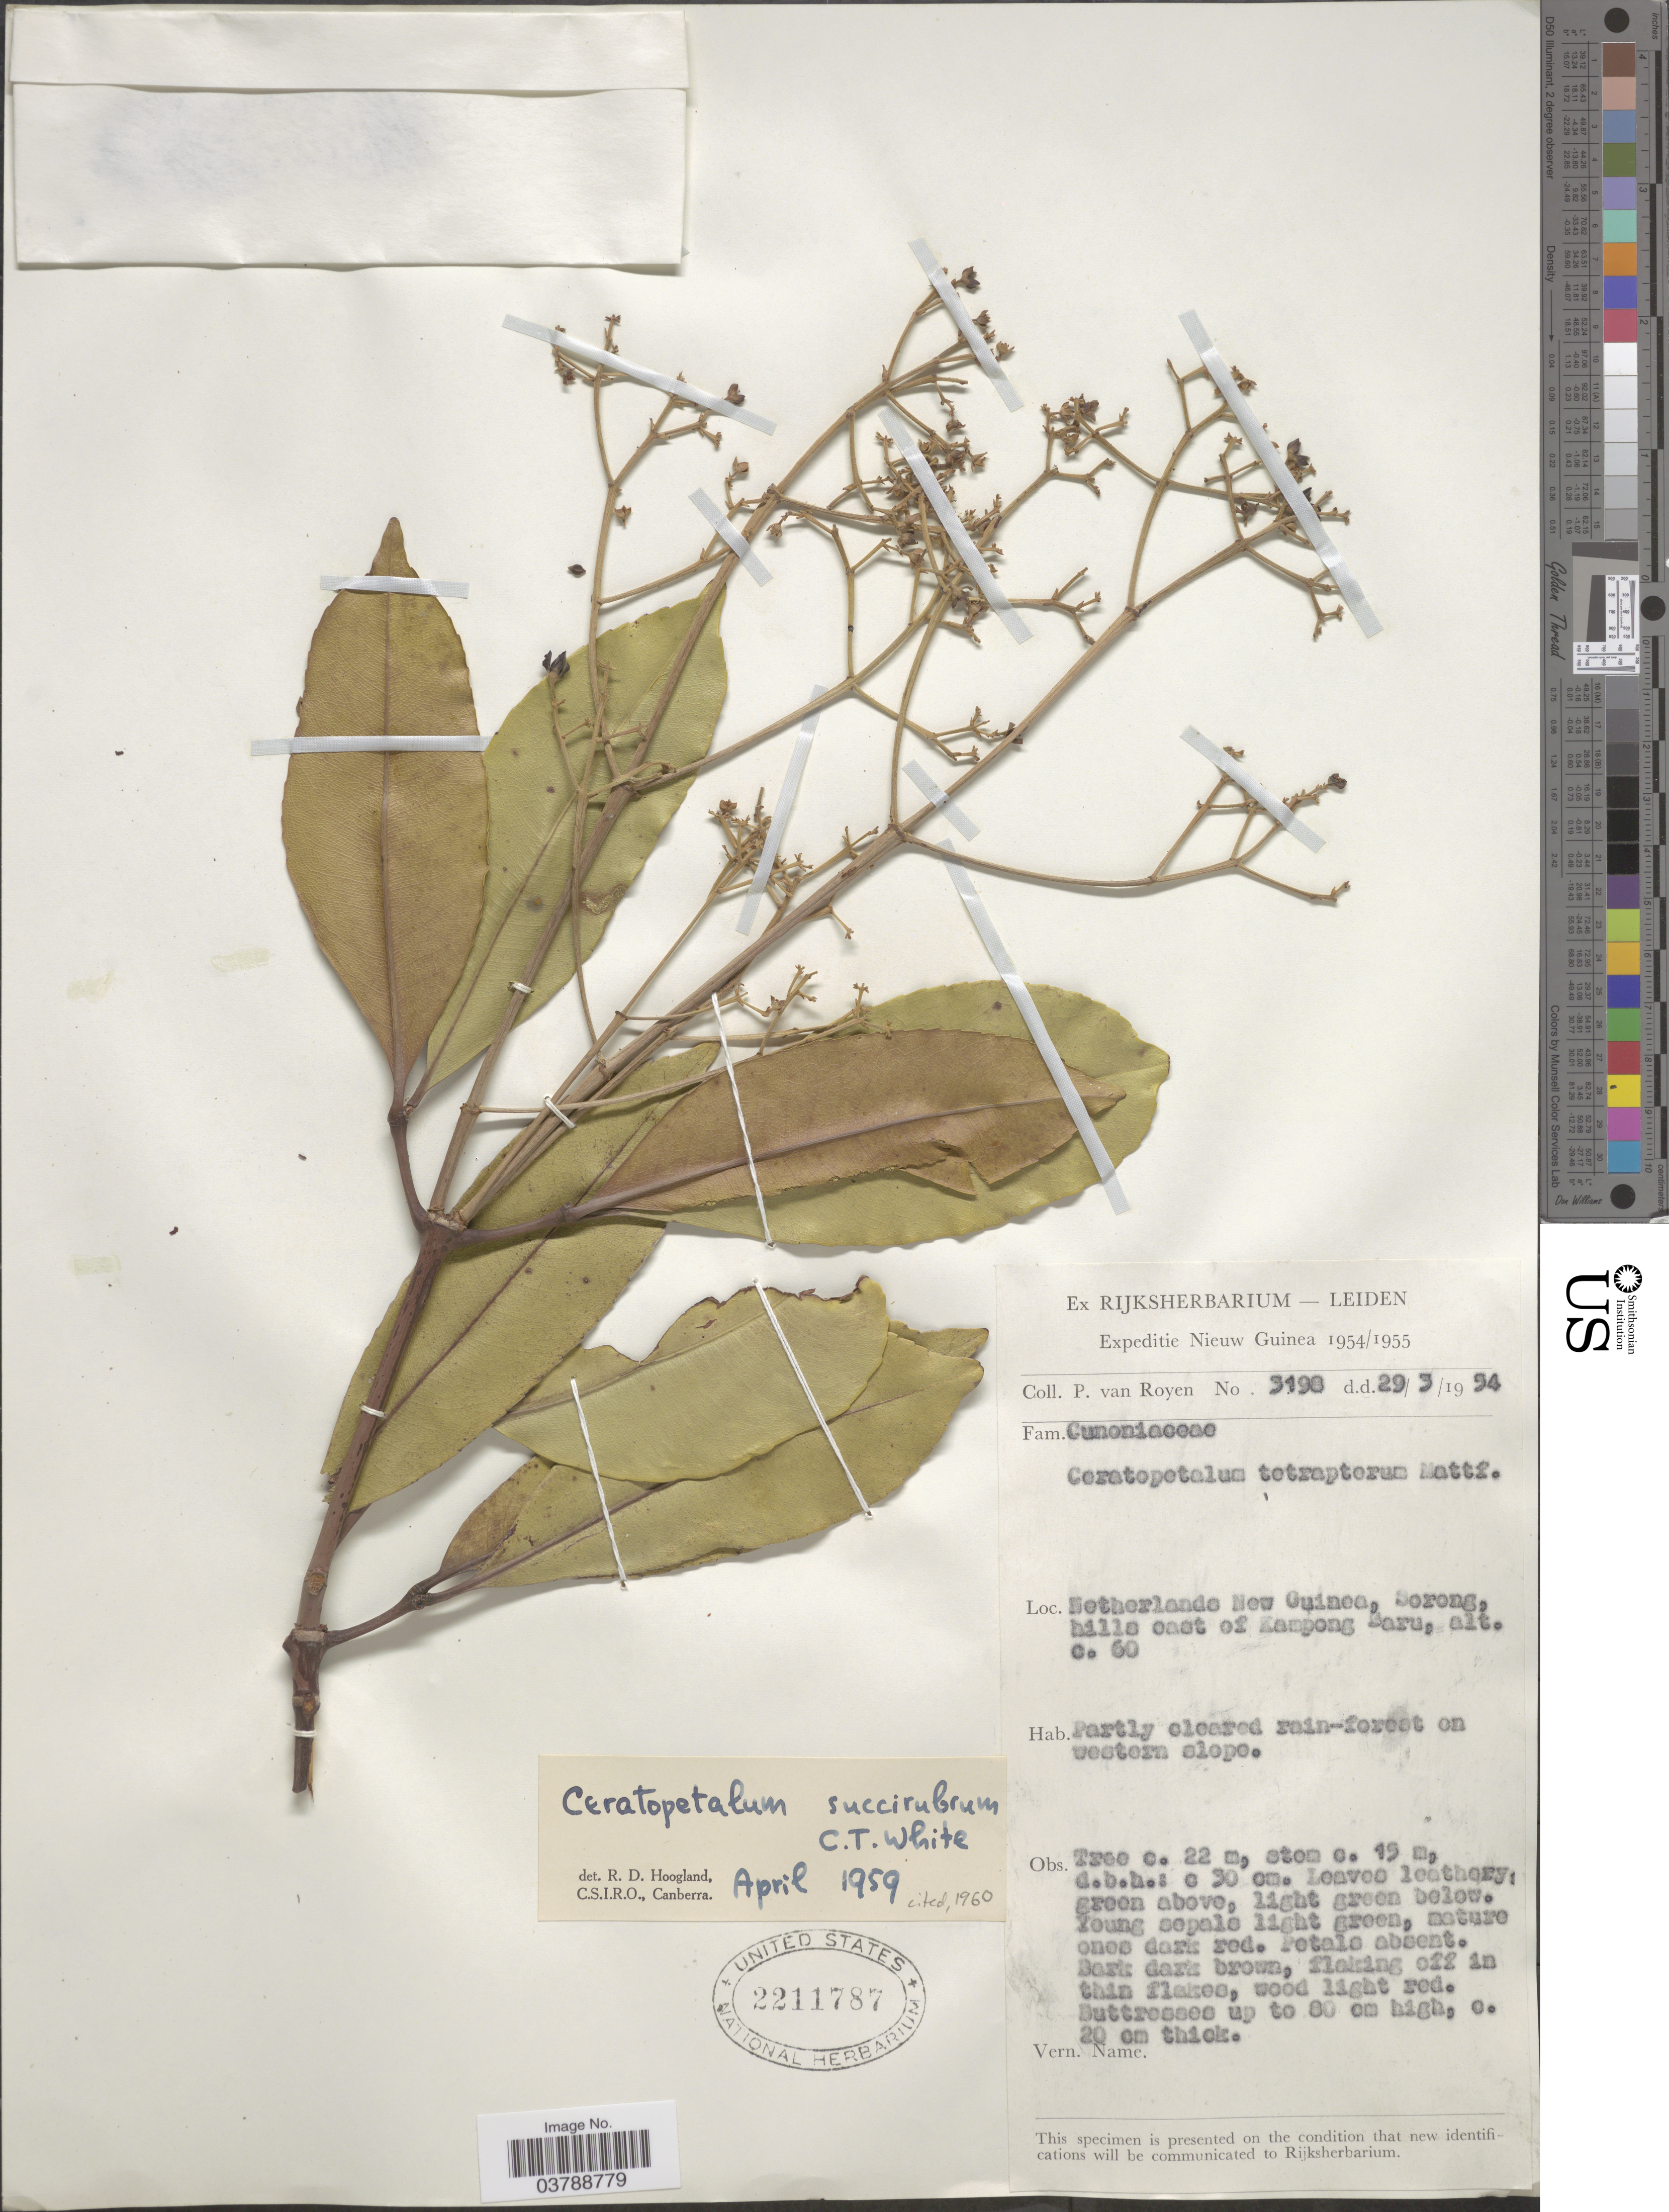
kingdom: Plantae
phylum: Tracheophyta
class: Magnoliopsida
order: Oxalidales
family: Cunoniaceae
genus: Ceratopetalum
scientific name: Ceratopetalum succirubrum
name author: C.T. White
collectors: P. van Royen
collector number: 3198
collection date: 1954-03-29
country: Indonesia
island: New Guinea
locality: New Guinea. Netherlands New Guinea, Sorong, hills east of Kampong Baru.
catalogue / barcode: US 2211787